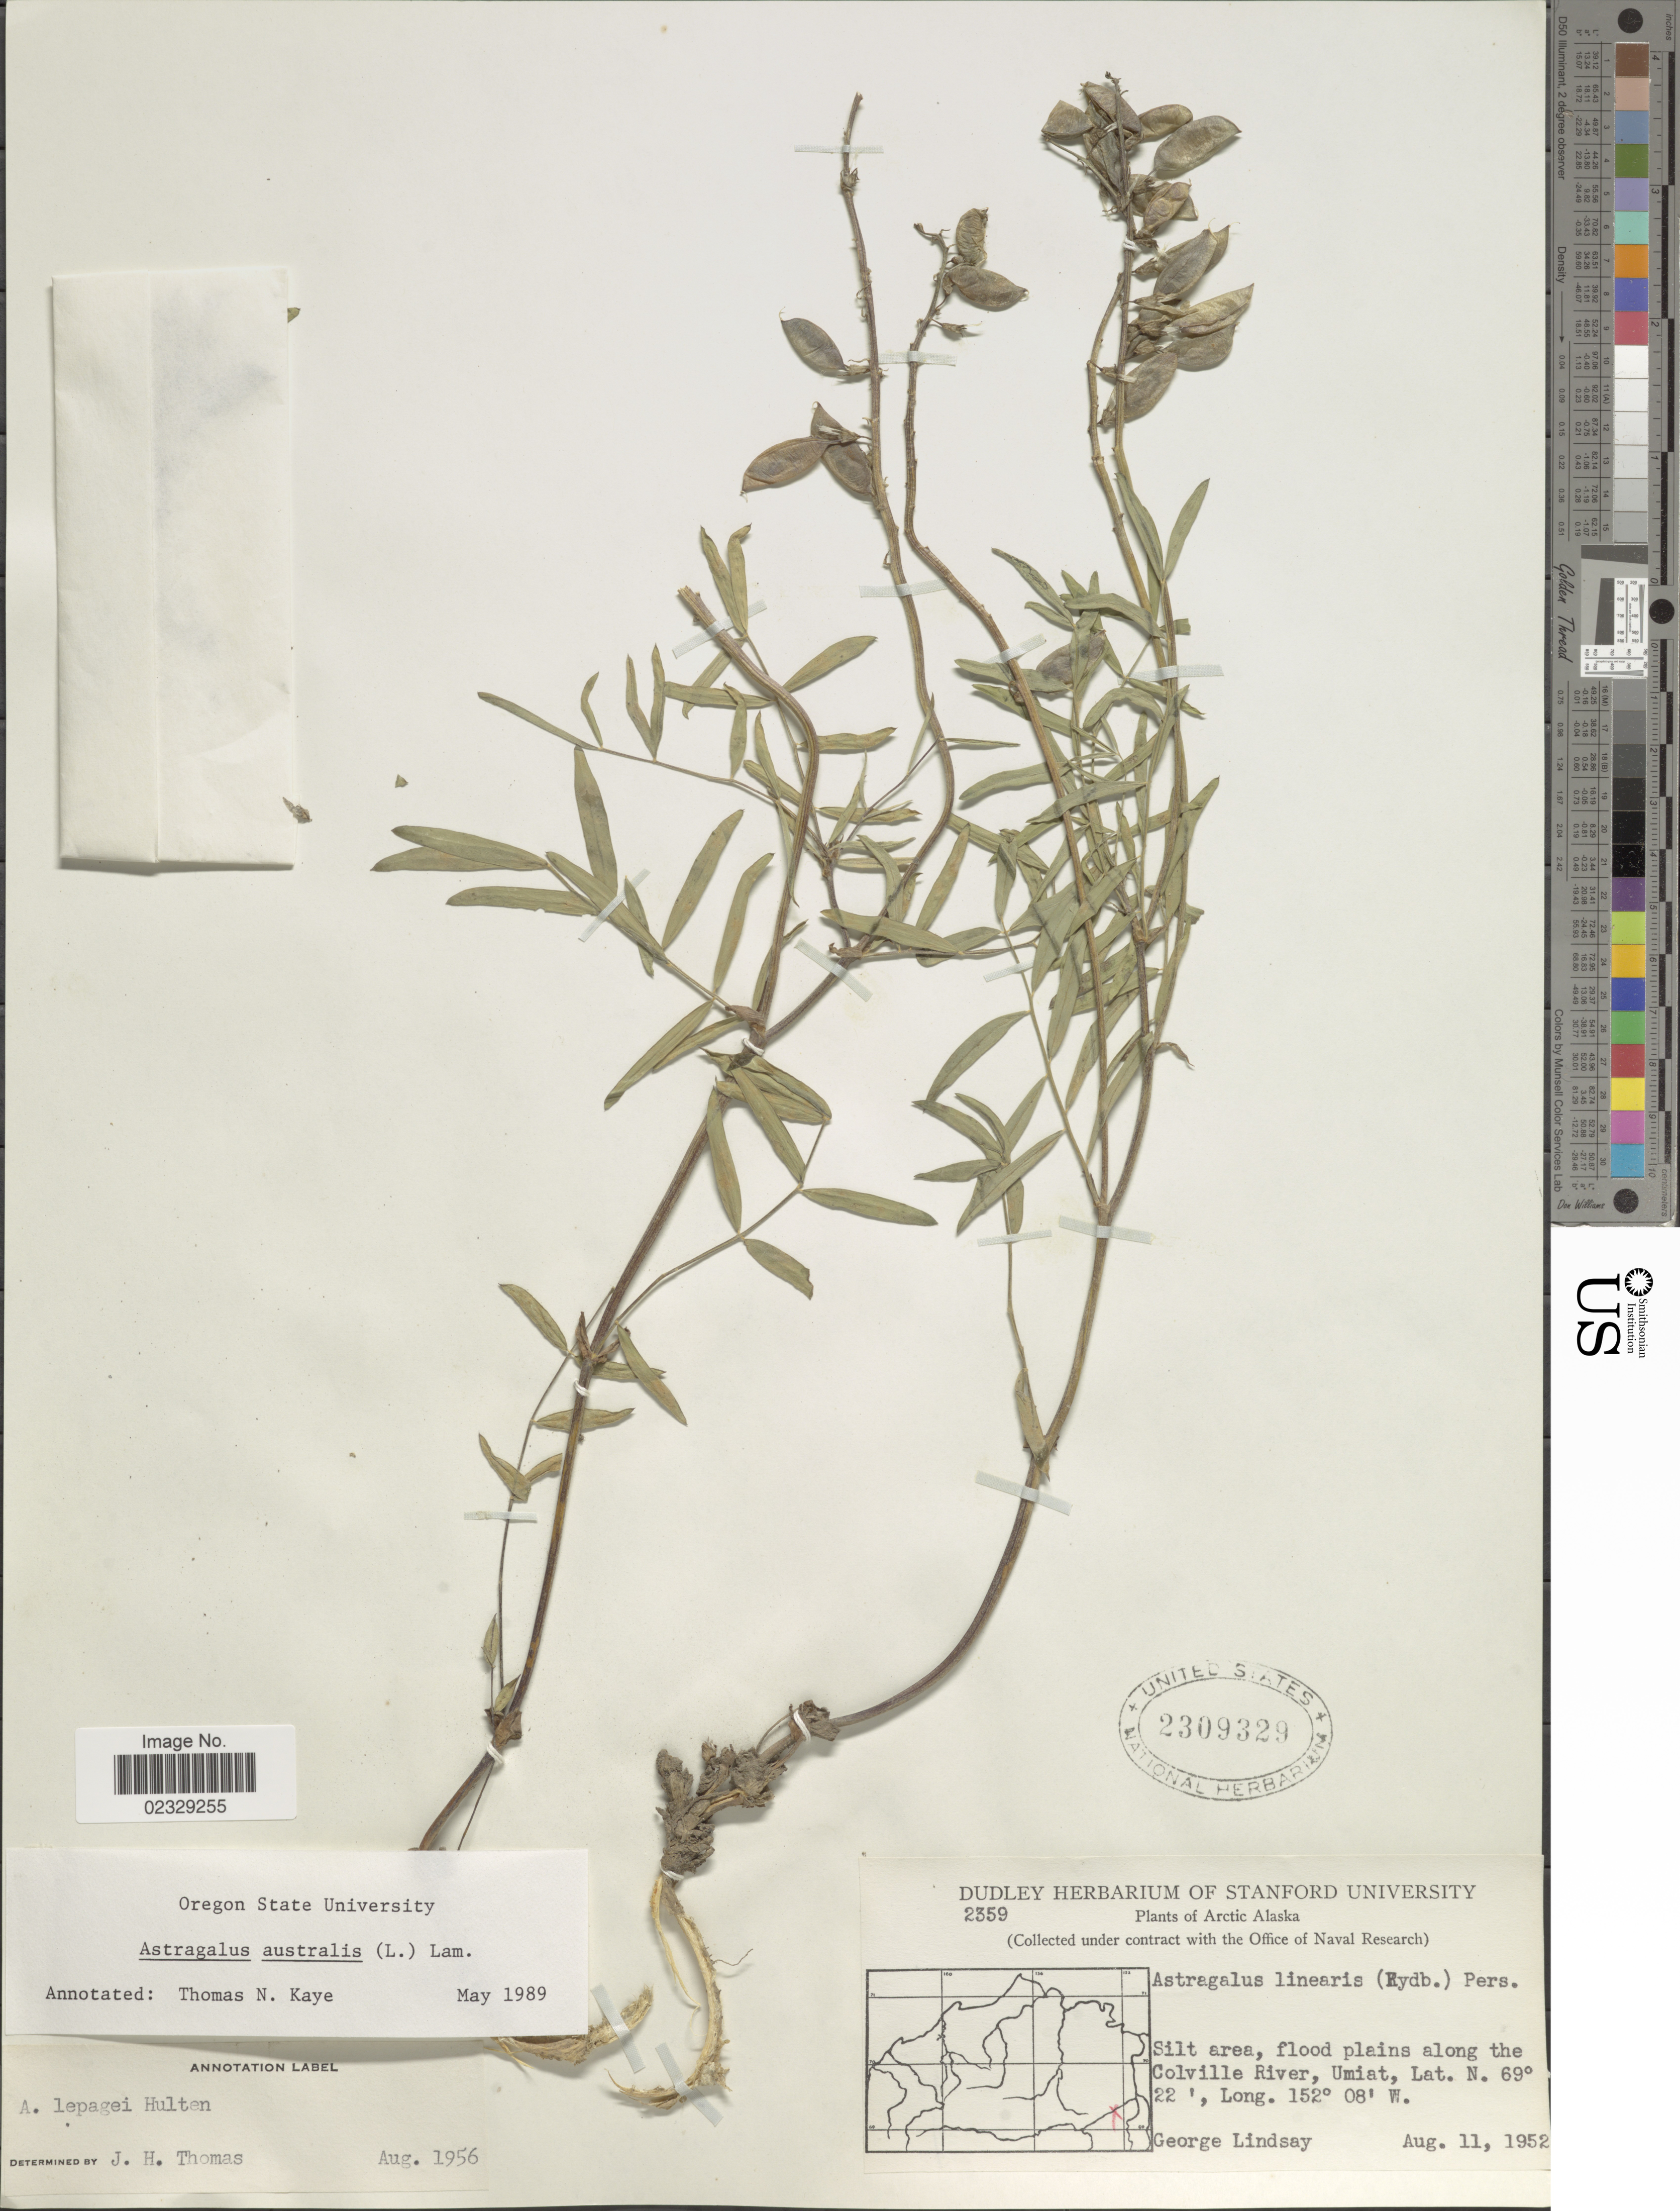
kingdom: Plantae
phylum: Tracheophyta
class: Magnoliopsida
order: Fabales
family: Fabaceae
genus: Astragalus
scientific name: Astragalus australis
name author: (L.) Lam.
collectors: G. Lindsay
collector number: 2359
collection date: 1952-08-11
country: United States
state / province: Alaska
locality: Arctic Alaska, Silt area, flood plains along the Colville River, Umiat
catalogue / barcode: US 2309329